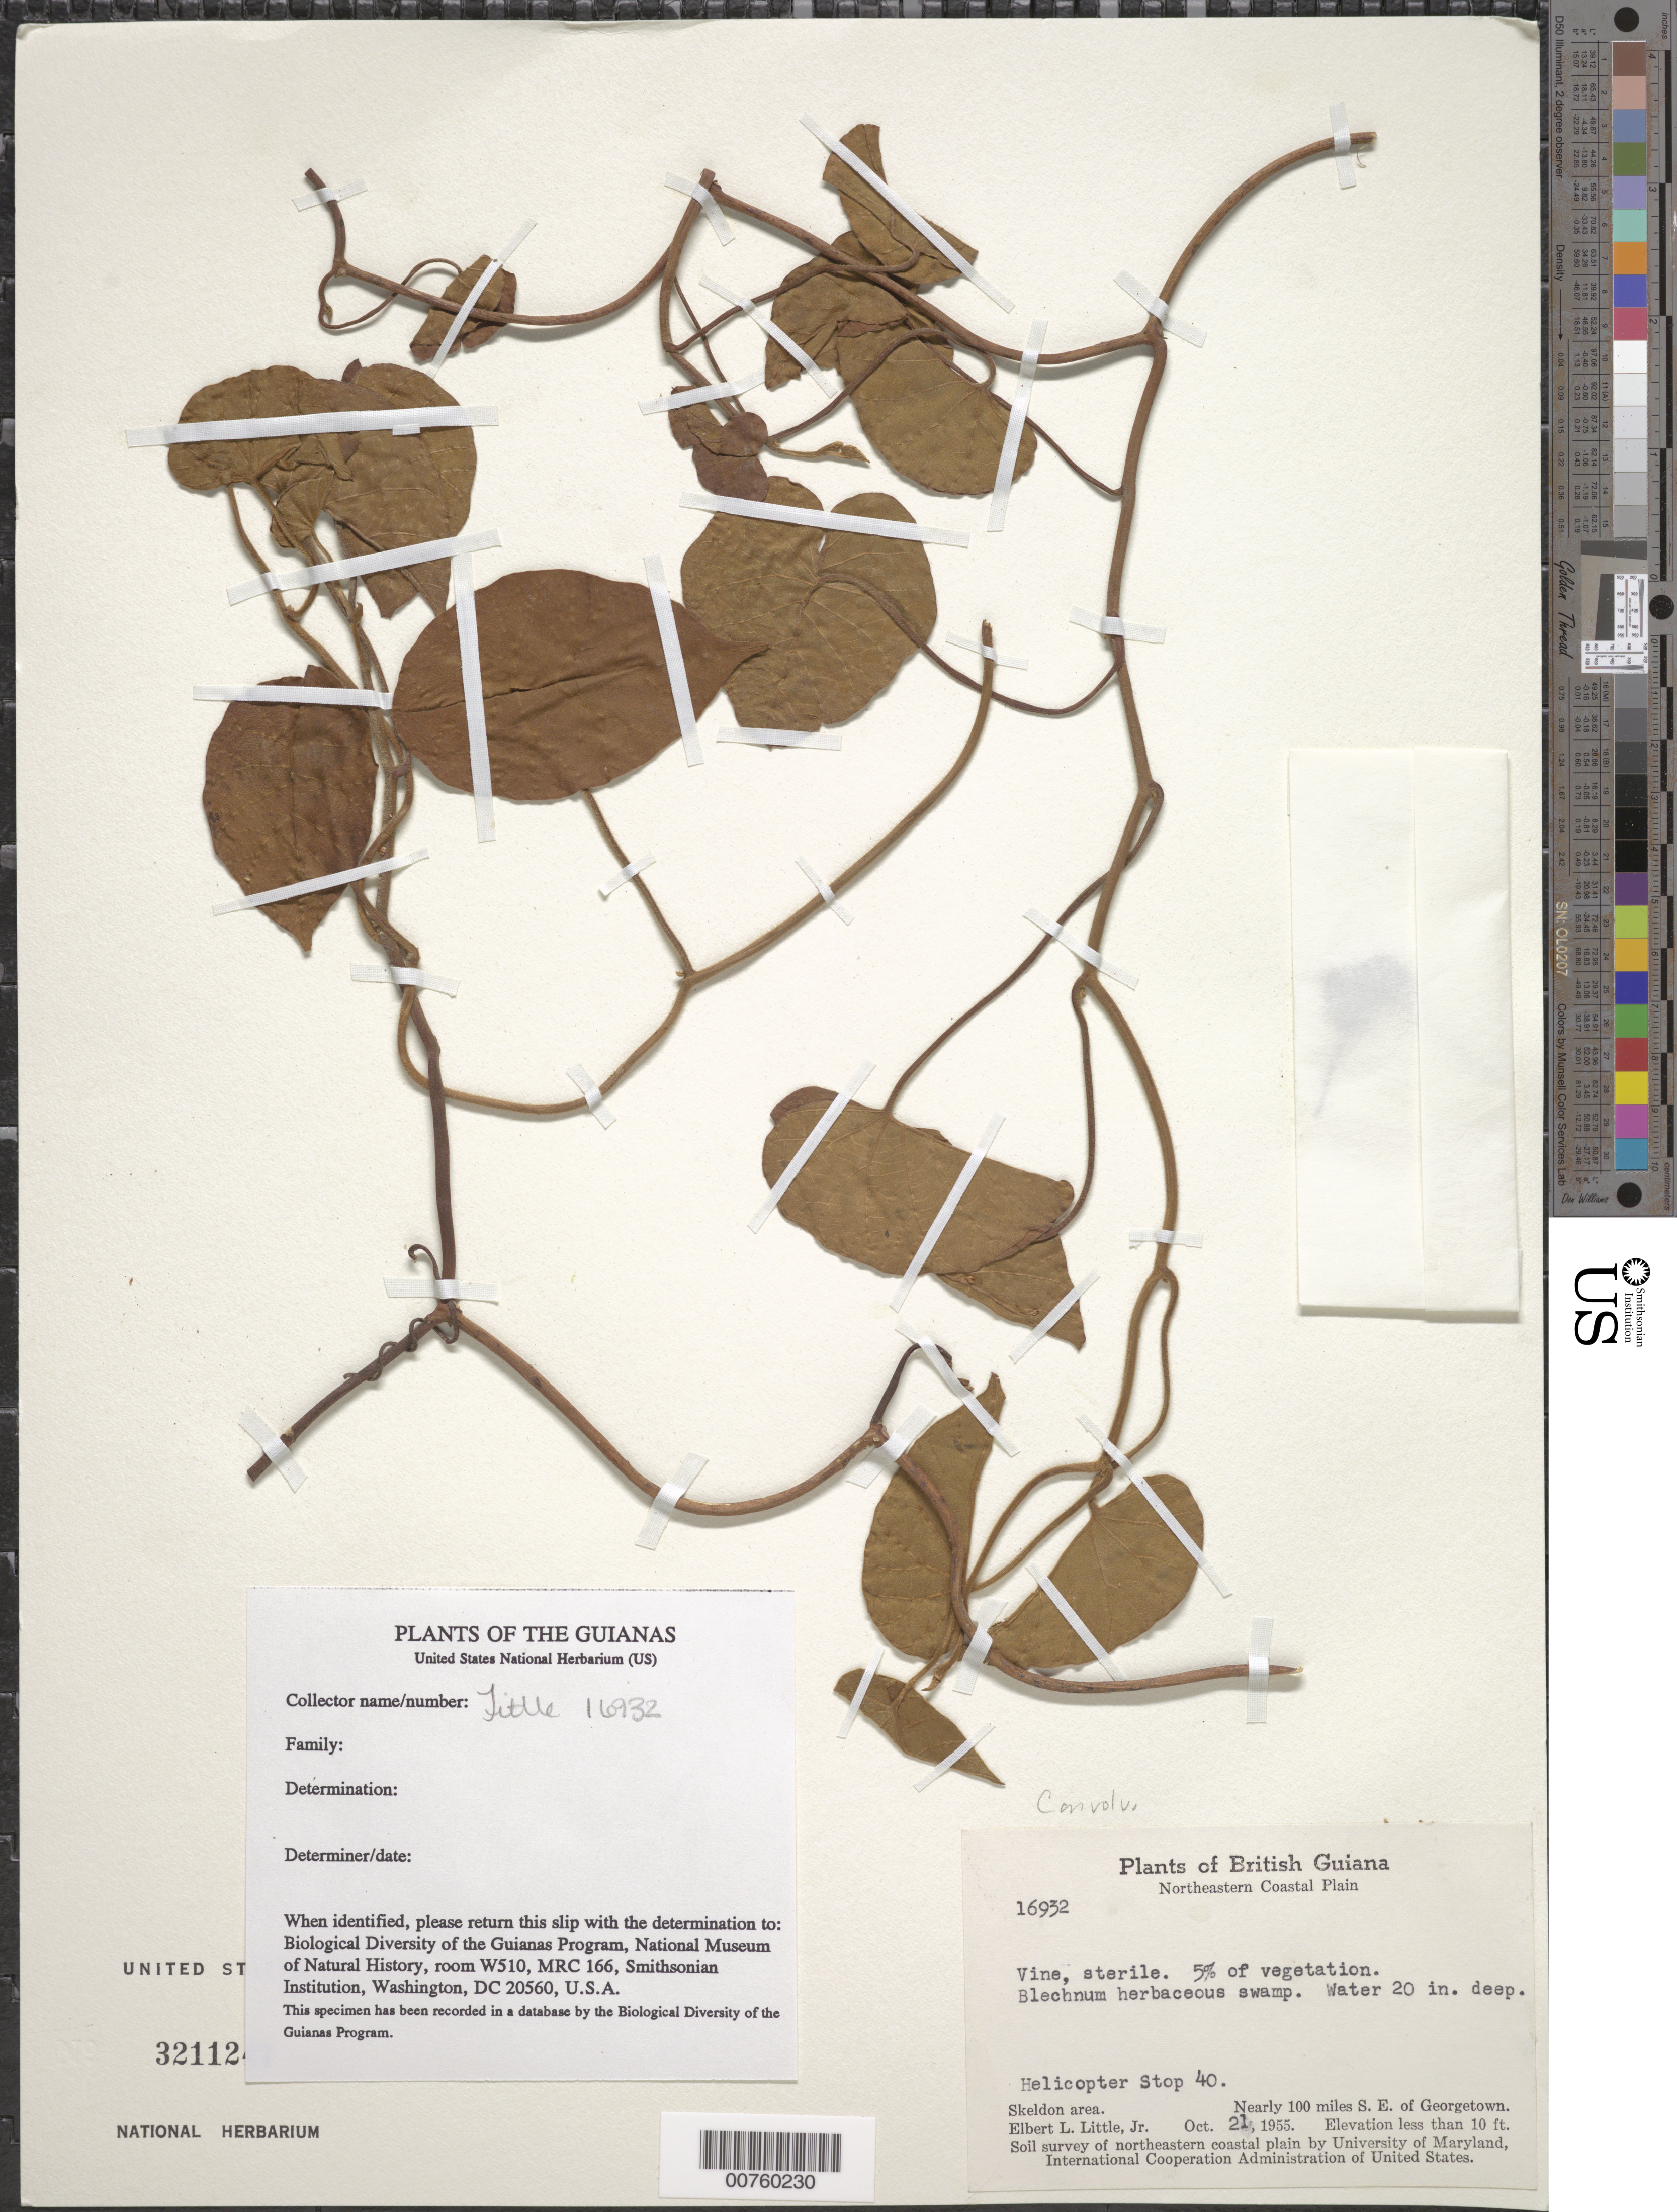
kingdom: Plantae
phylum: Tracheophyta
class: Magnoliopsida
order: Solanales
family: Convolvulaceae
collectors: E. L. Little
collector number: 16932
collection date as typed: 21-Oct-55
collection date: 1955-10-21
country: Guyana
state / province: E. Berbice-Corentyne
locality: Skeldon area, ca. 100 miles SE of Georgetown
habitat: Blechnum herbaceous swamp, water 20 inches deep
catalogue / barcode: US 3211247